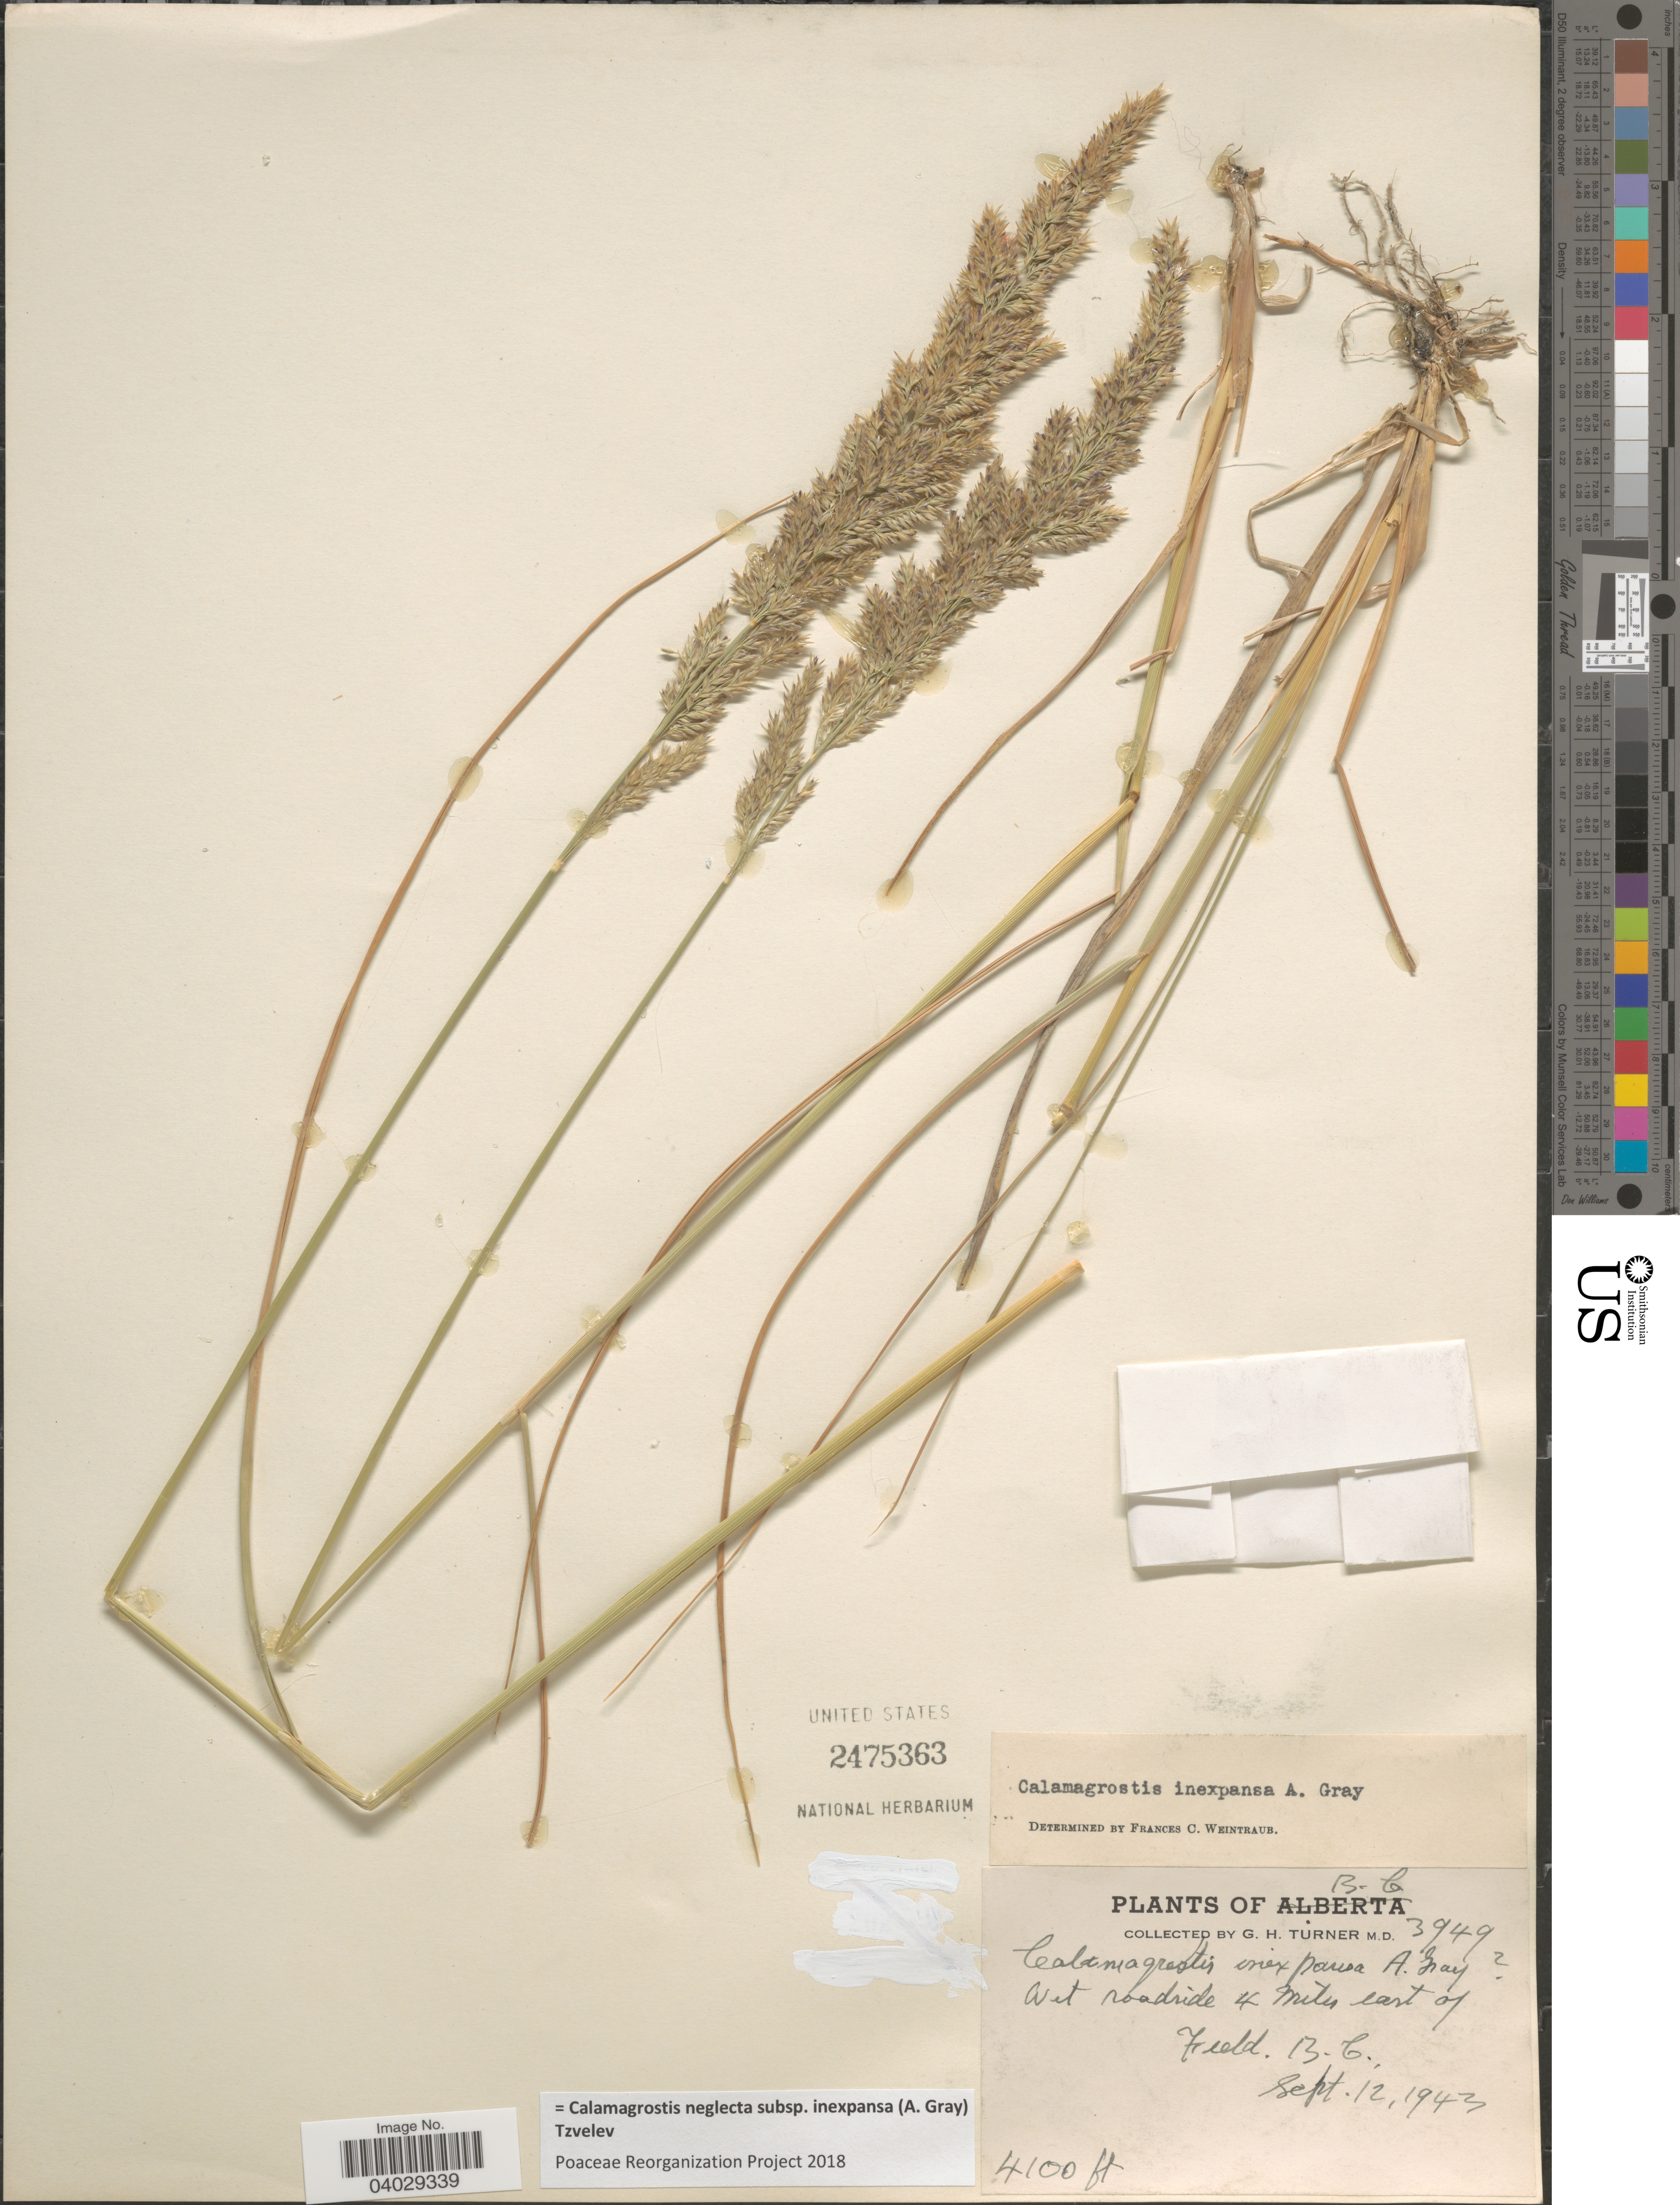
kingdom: Plantae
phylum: Tracheophyta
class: Liliopsida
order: Poales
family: Poaceae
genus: Calamagrostis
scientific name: Calamagrostis neglecta subsp. inexpansa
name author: (A. Gray) Tzvelev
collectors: G. H. Turner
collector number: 3949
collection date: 1943-09-12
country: Canada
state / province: British Columbia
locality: Wet roadside 4 miles east of Field, B.C.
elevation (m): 1250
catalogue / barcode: US 2475363